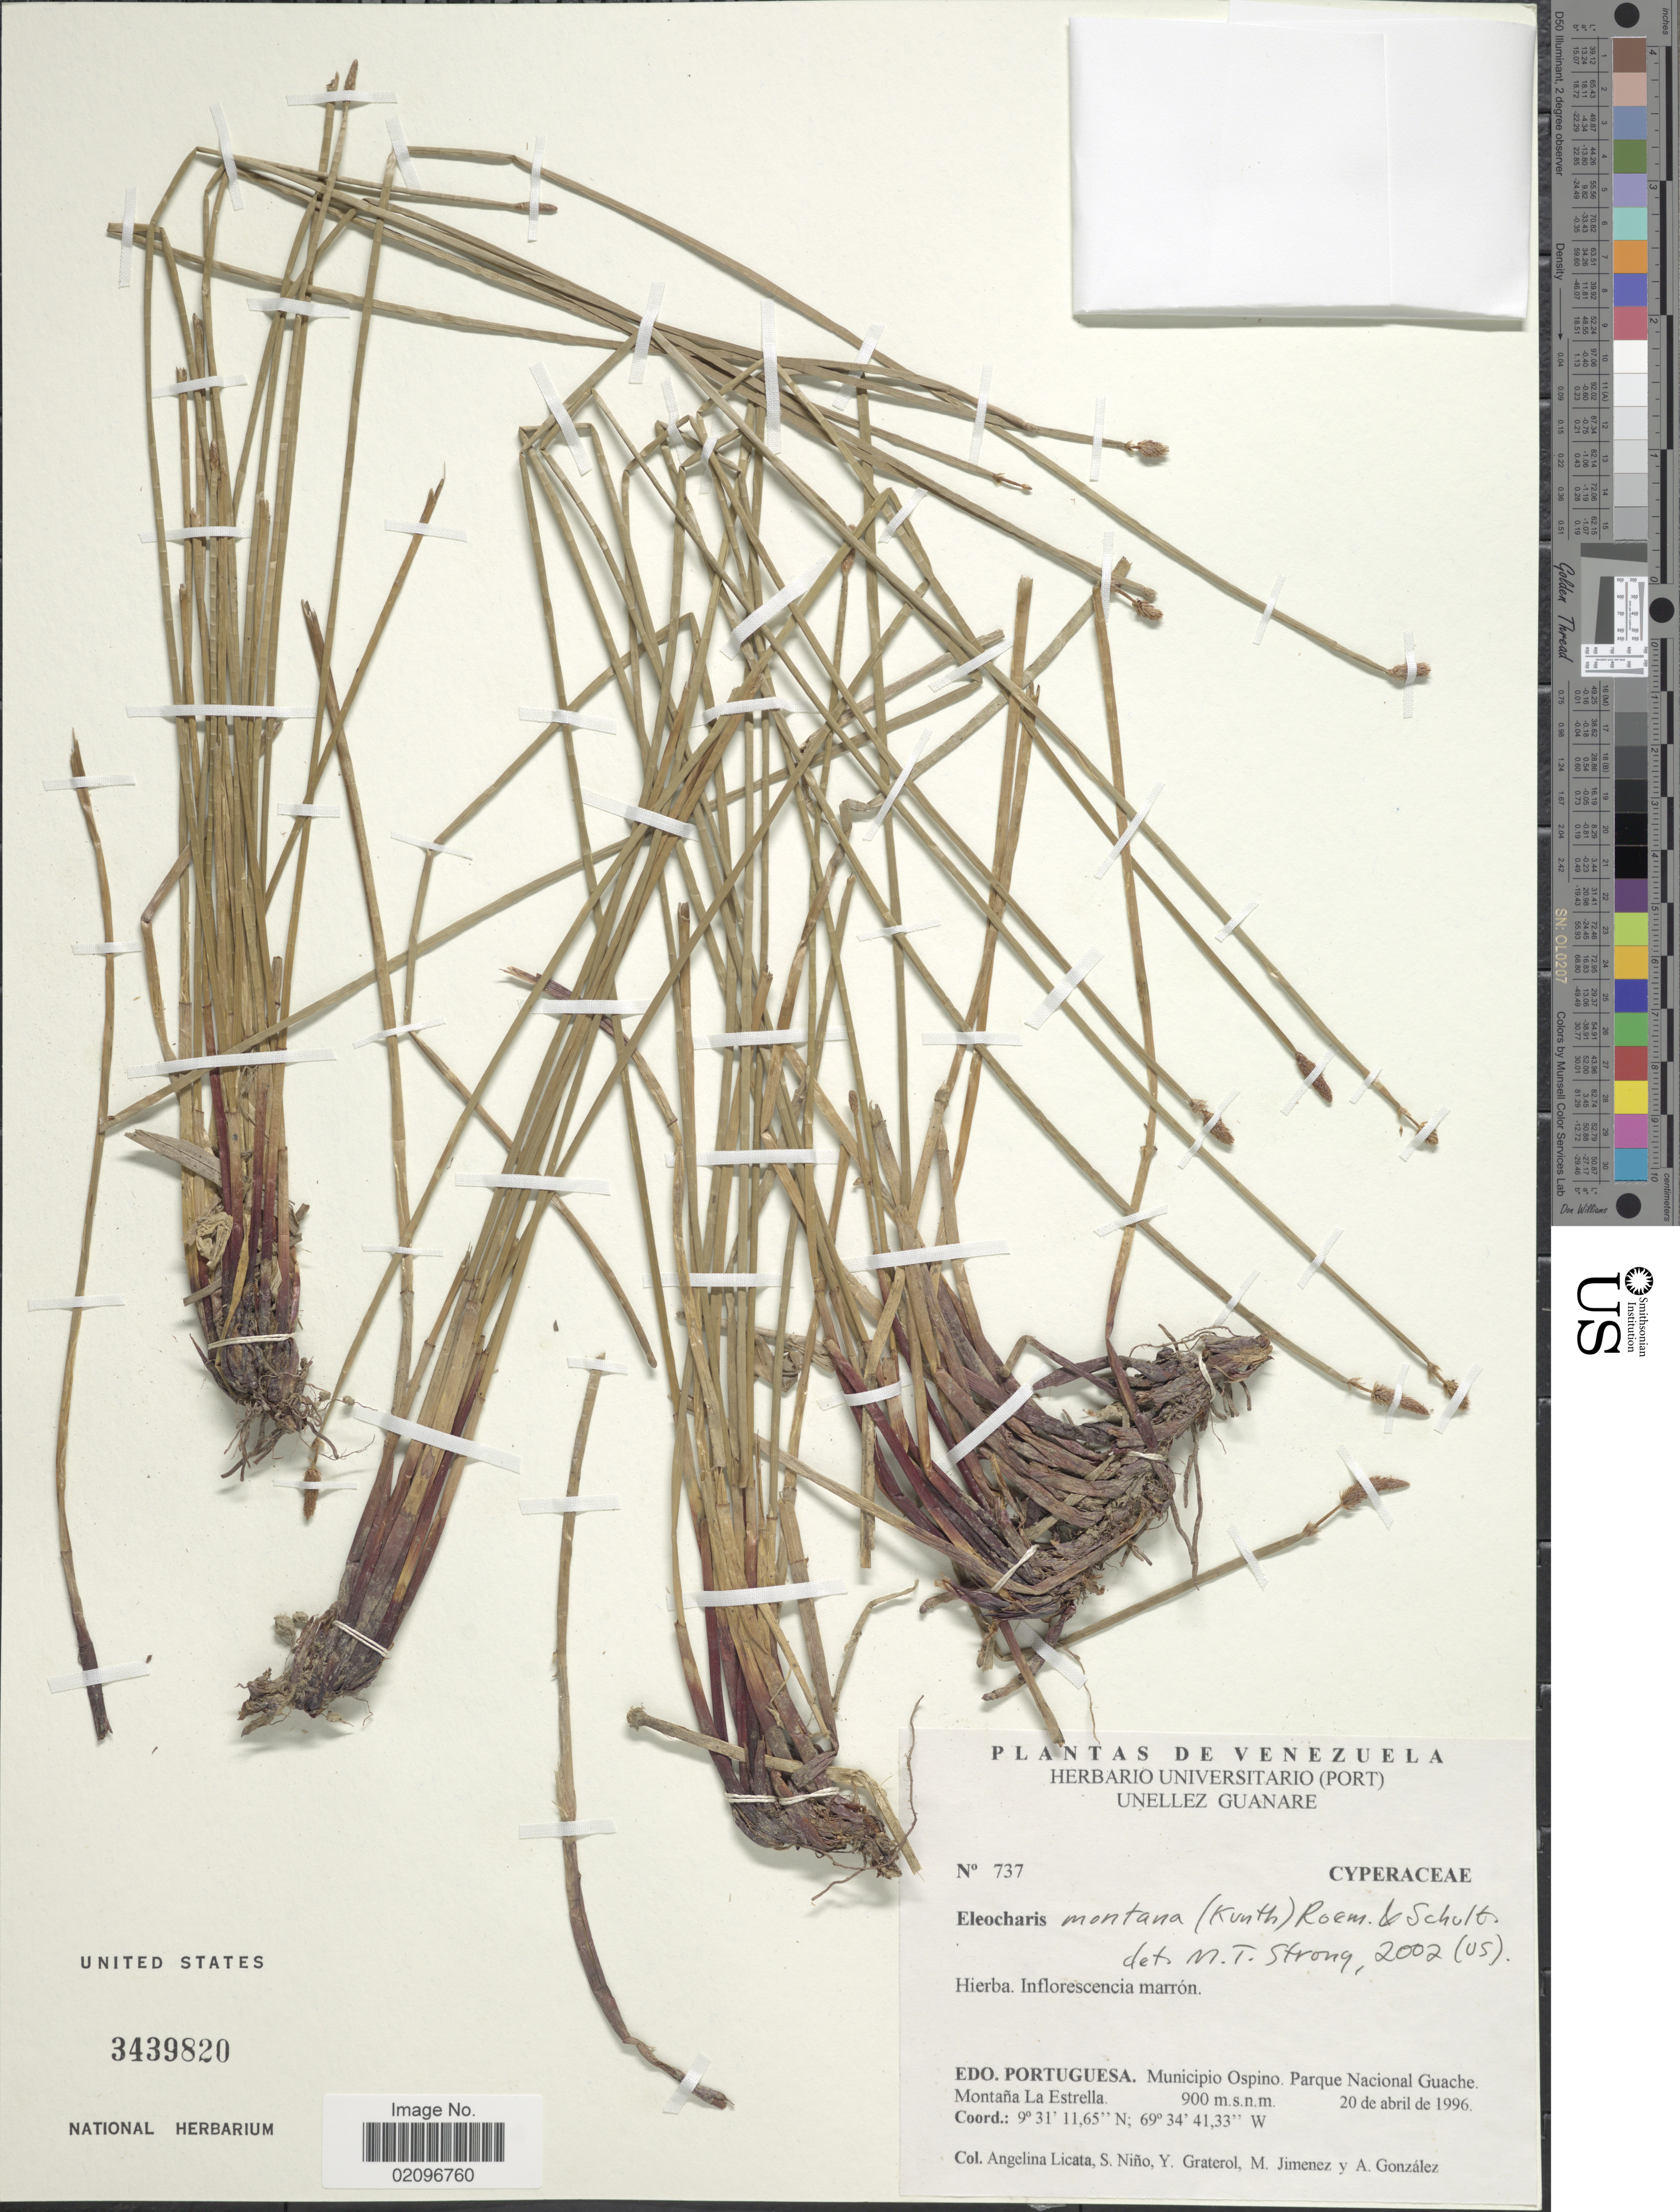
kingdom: Plantae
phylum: Tracheophyta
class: Liliopsida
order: Poales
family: Cyperaceae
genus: Eleocharis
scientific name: Eleocharis montana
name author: (Kunth) Roem. & Schult.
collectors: A. Licata, S. M. Niño, Y. Graterol, M. Jimenez & A. C. González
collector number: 737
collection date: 1996-04-20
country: Venezuela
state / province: Portuguesa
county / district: Ospino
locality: Parque Nacional Guache. Montaña La Estrella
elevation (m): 900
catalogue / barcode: US 3439820